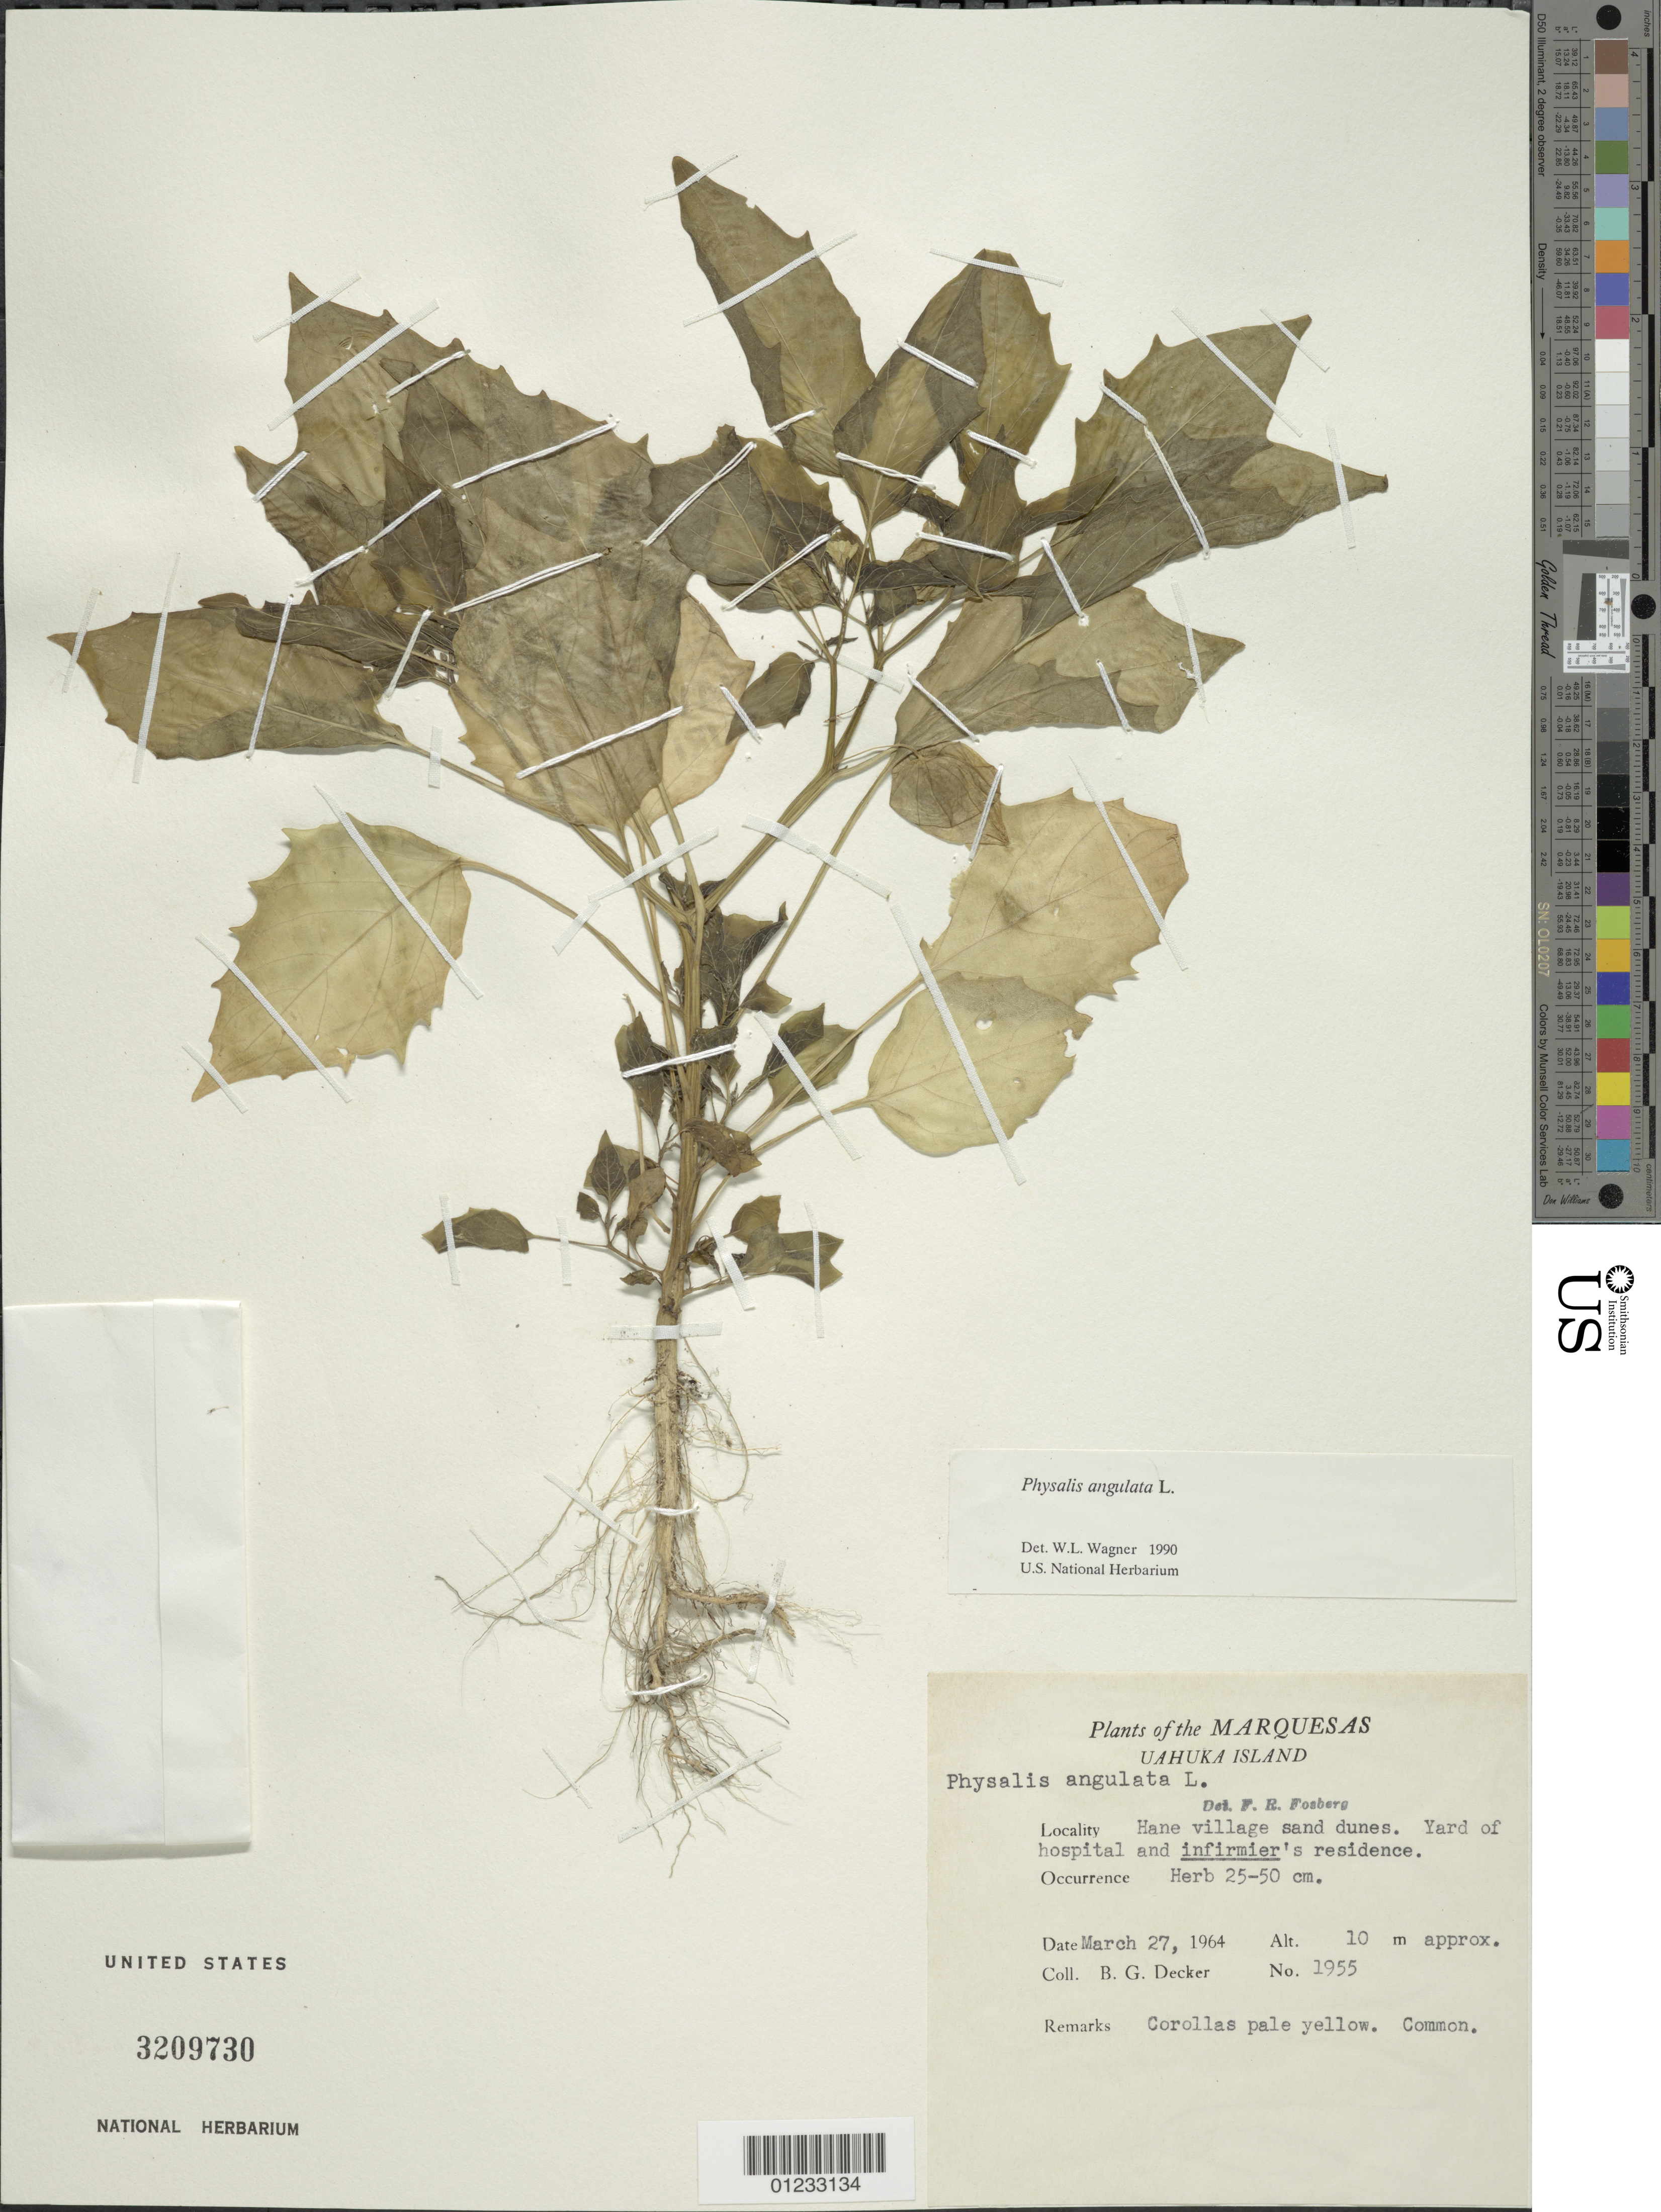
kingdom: Plantae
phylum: Tracheophyta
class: Magnoliopsida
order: Solanales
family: Solanaceae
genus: Physalis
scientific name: Physalis angulata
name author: L.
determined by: Wagner, W. L., (BOT), Smithsonian Institution - National Museum of Natural History (UNITED STATES)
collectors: B. G. Decker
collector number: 1955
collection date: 1964-03-27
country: French Polynesia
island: Ua Huka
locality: Hane village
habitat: sand dunes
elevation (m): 10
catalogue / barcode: US 3209730